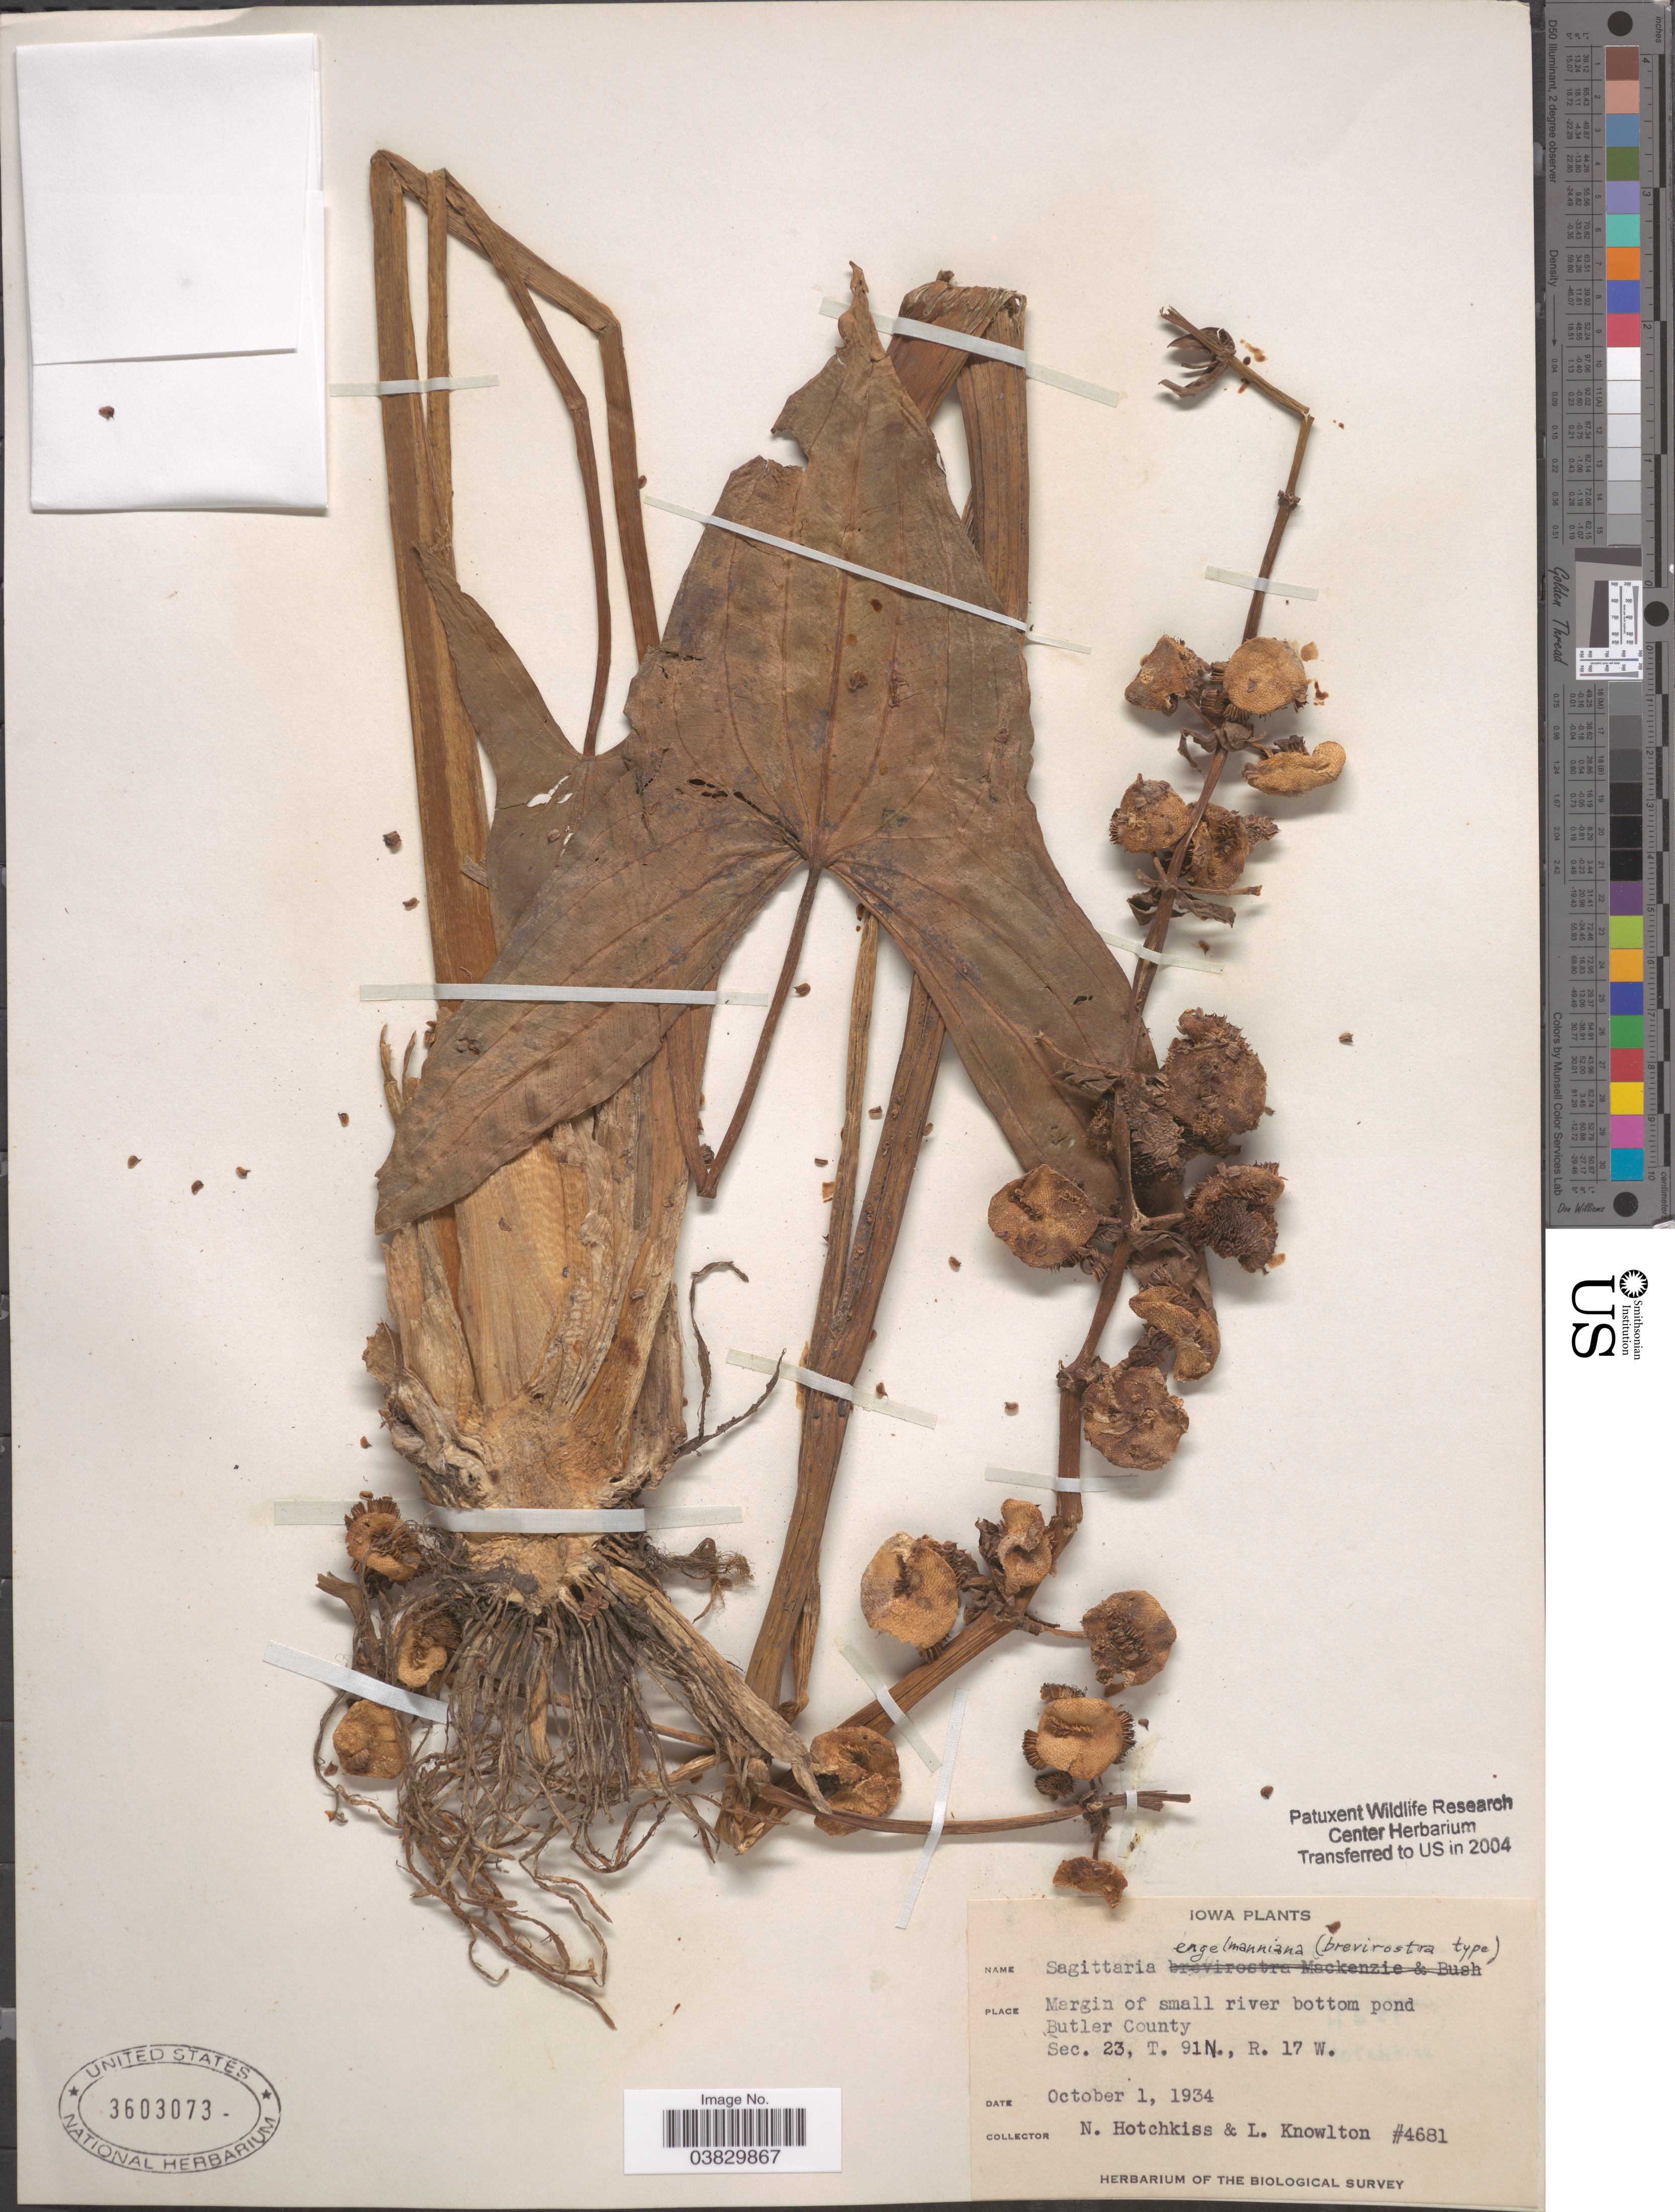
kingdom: Plantae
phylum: Tracheophyta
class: Liliopsida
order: Alismatales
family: Alismataceae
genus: Sagittaria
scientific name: Sagittaria engelmanniana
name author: J.G. Sm.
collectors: N. Hotchkiss & L. Knowlton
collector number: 4681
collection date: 1934-10-01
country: United States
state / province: Iowa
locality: Margin of small river bottom pond. Butler County. Sec. 23, T. 91 N., R. 17 W.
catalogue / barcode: US 3603073